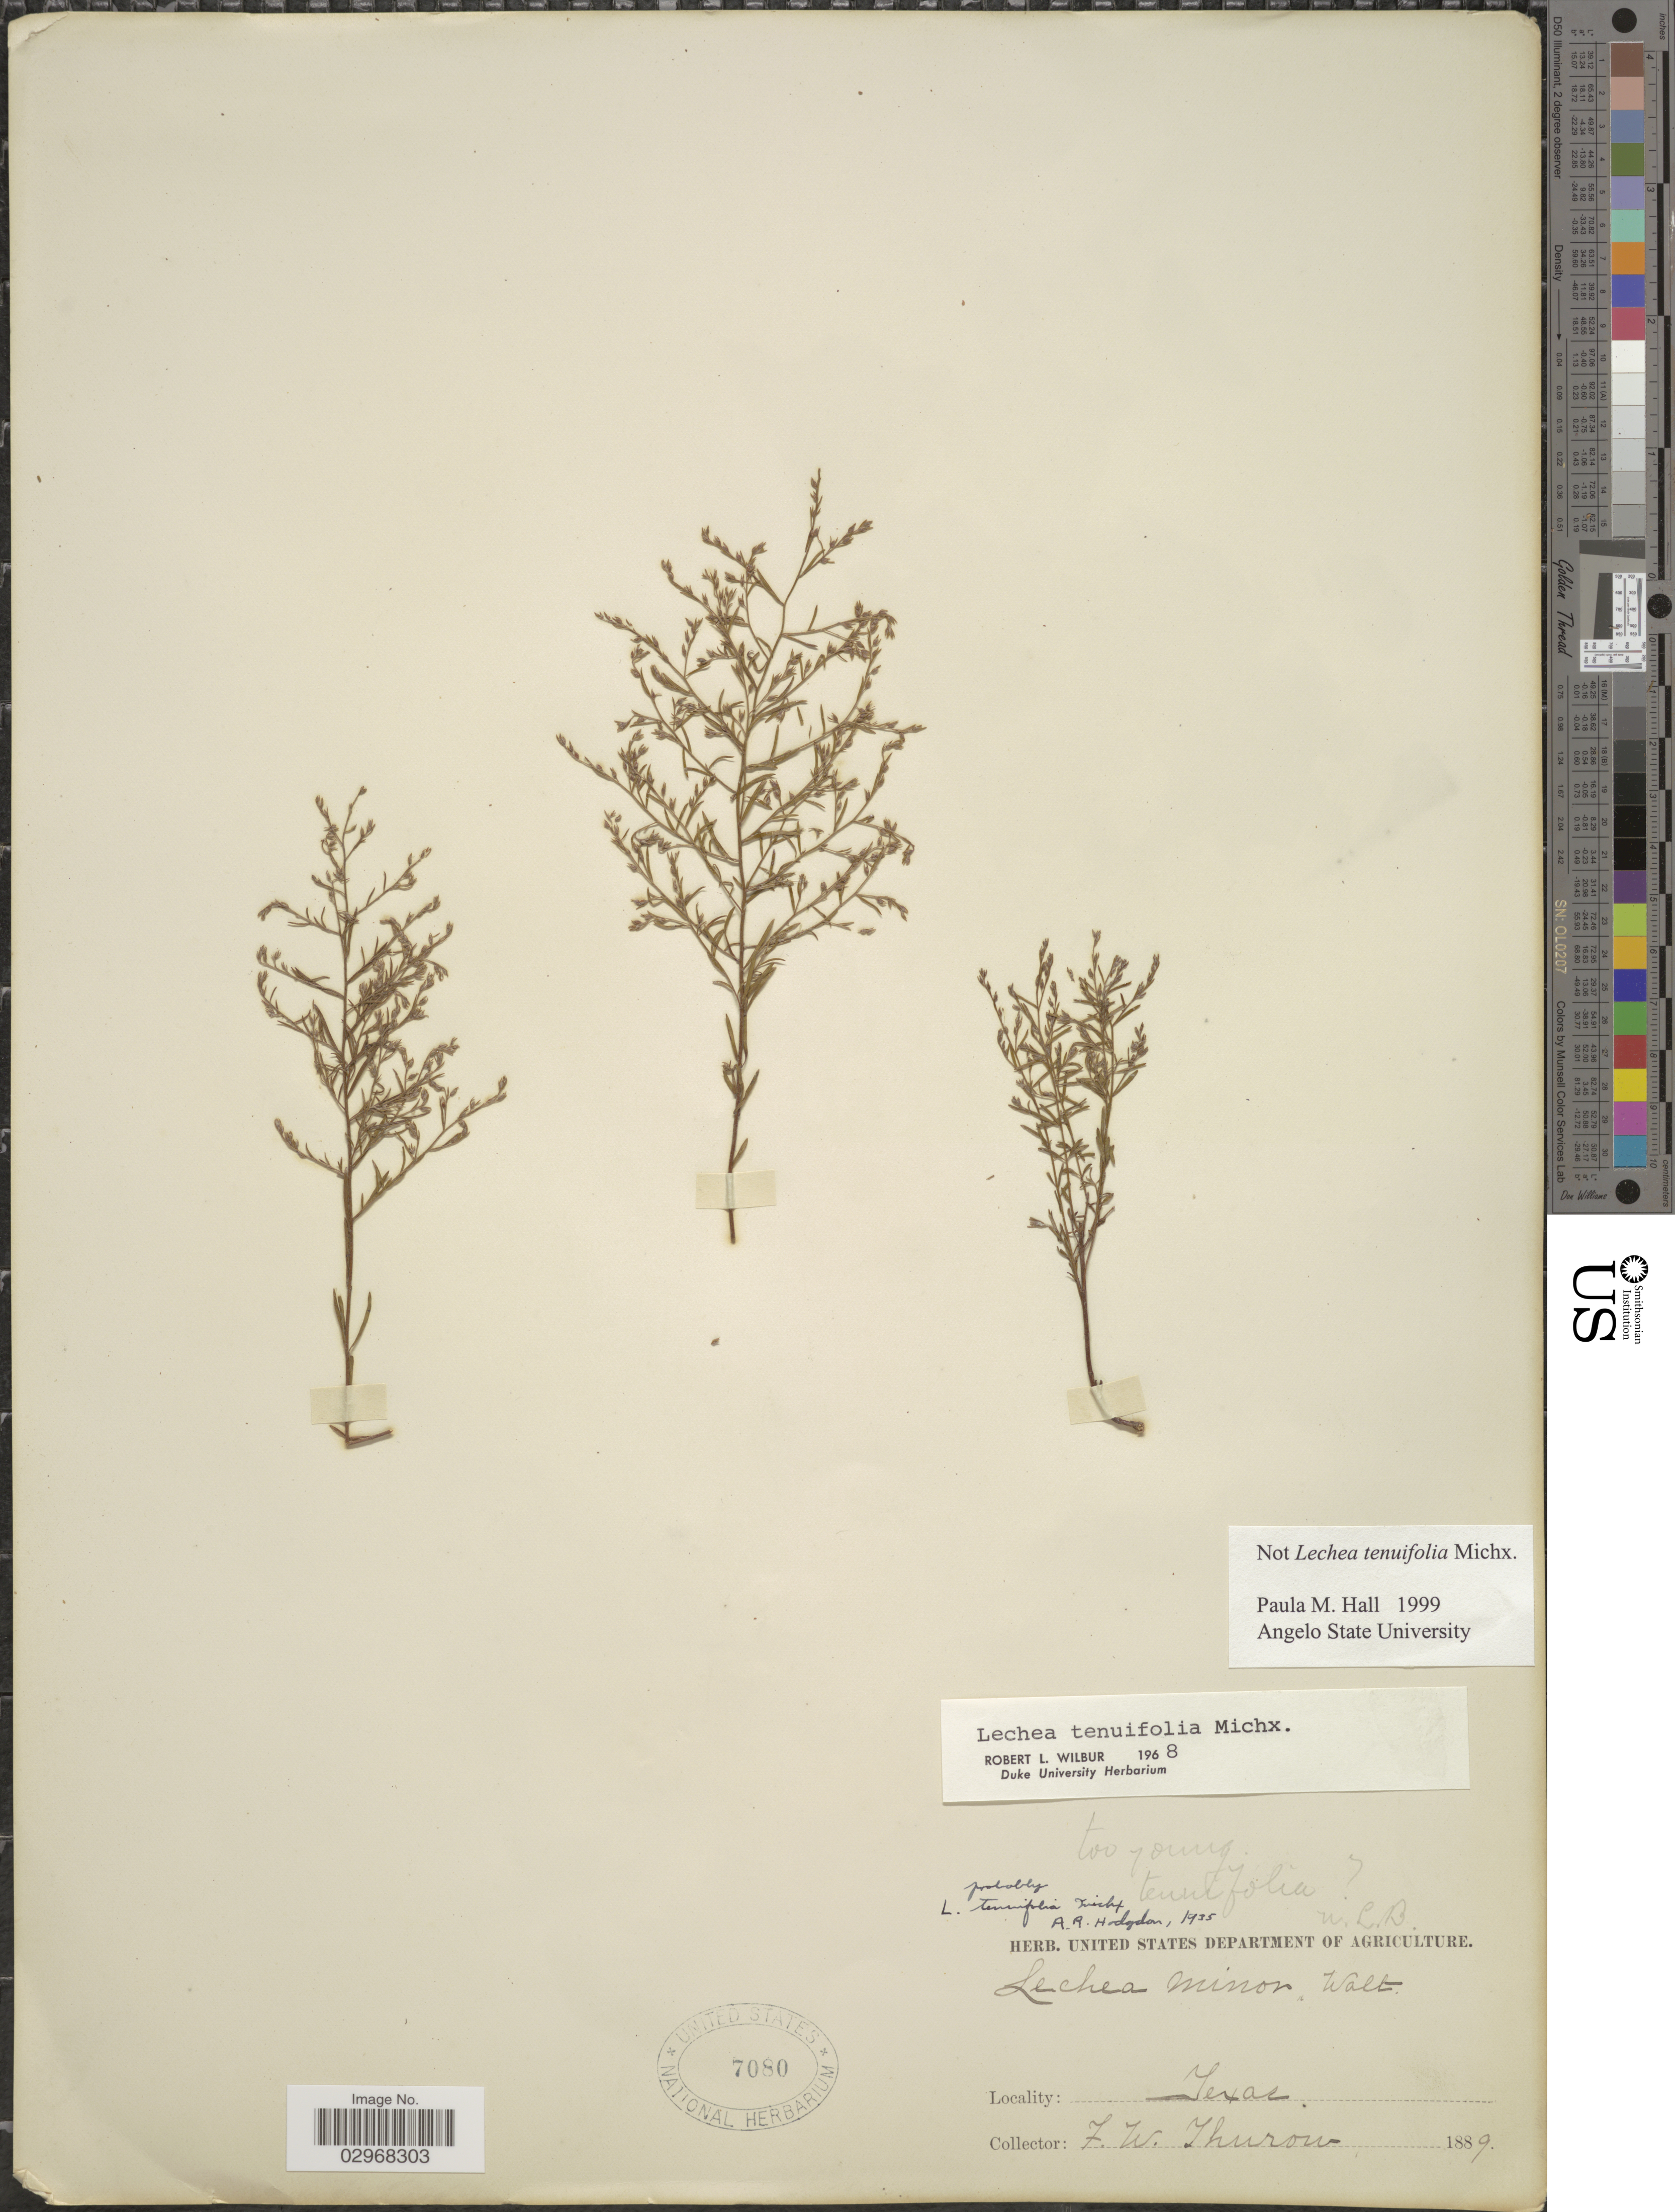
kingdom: Plantae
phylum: Tracheophyta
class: Magnoliopsida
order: Malvales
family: Cistaceae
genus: Lechea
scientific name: Lechea tenuifolia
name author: Michx.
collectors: F. W. Thurow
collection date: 1889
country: United States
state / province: Texas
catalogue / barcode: US 7080